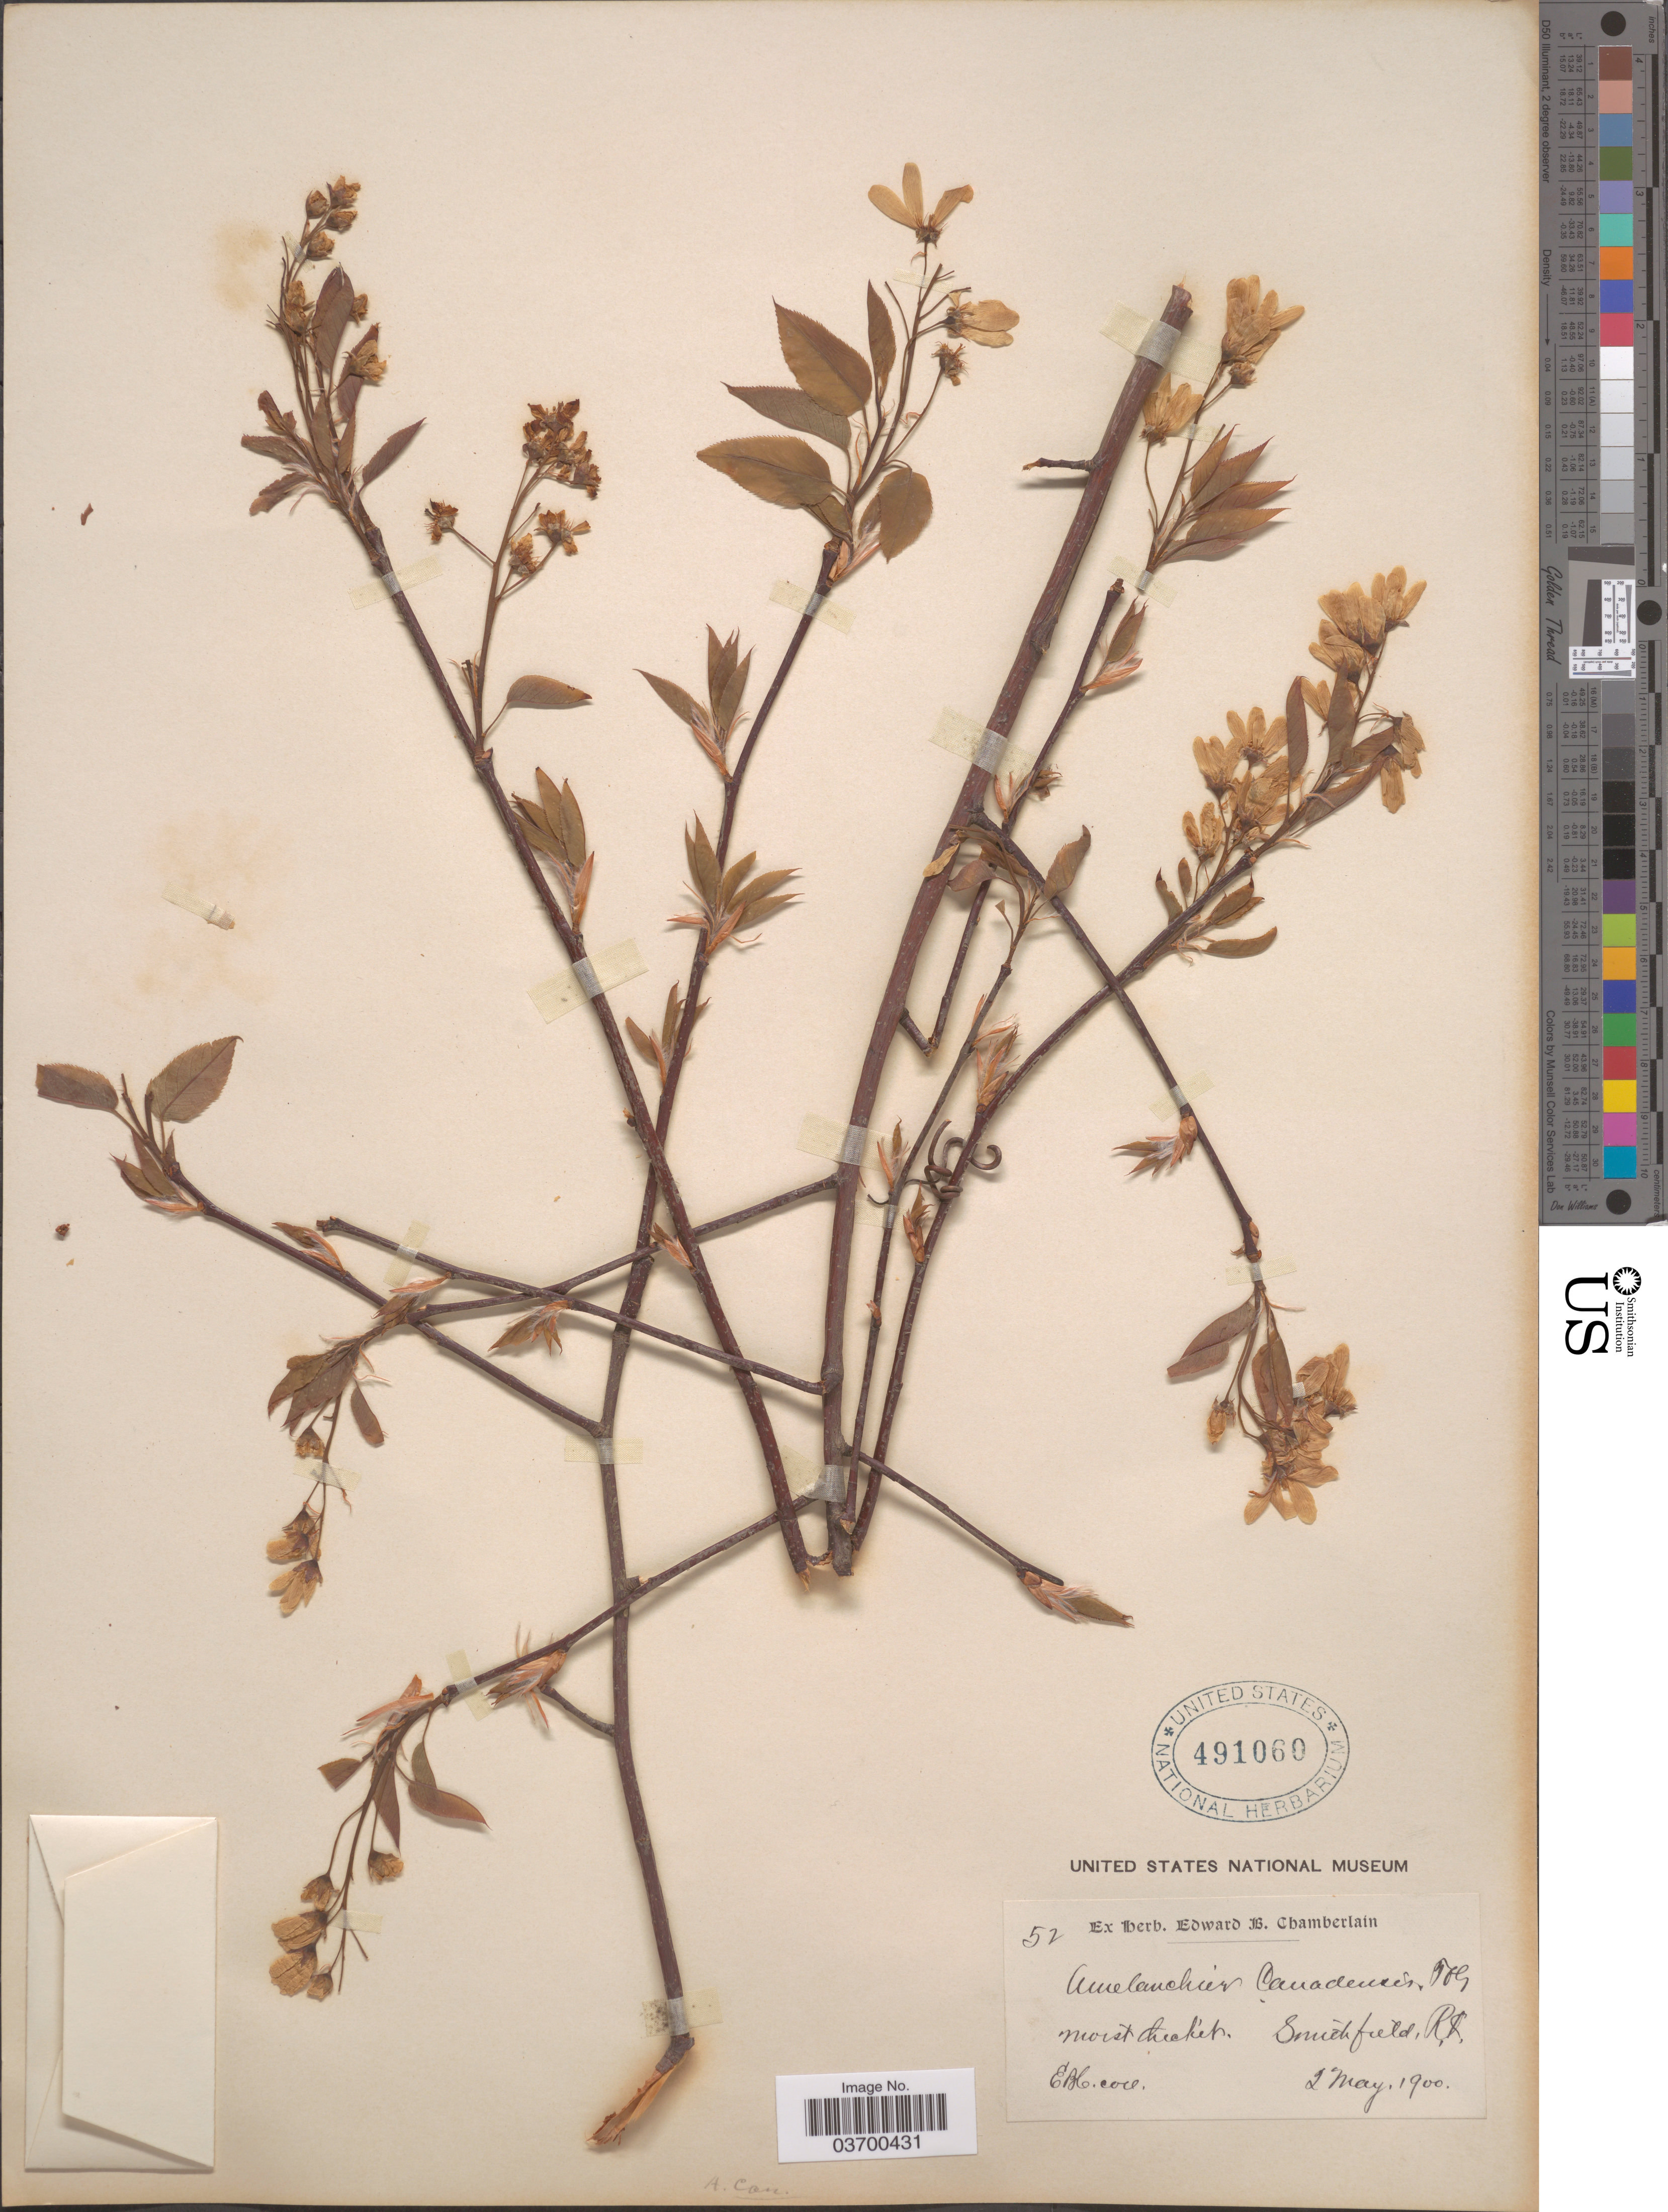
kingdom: Plantae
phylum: Tracheophyta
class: Magnoliopsida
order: Rosales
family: Rosaceae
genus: Amelanchier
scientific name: Amelanchier canadensis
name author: (L.) Medic.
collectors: E. Chamberlain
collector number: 52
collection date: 1900-05-02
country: United States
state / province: Rhode Island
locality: Smithfield.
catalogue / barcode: US 491060